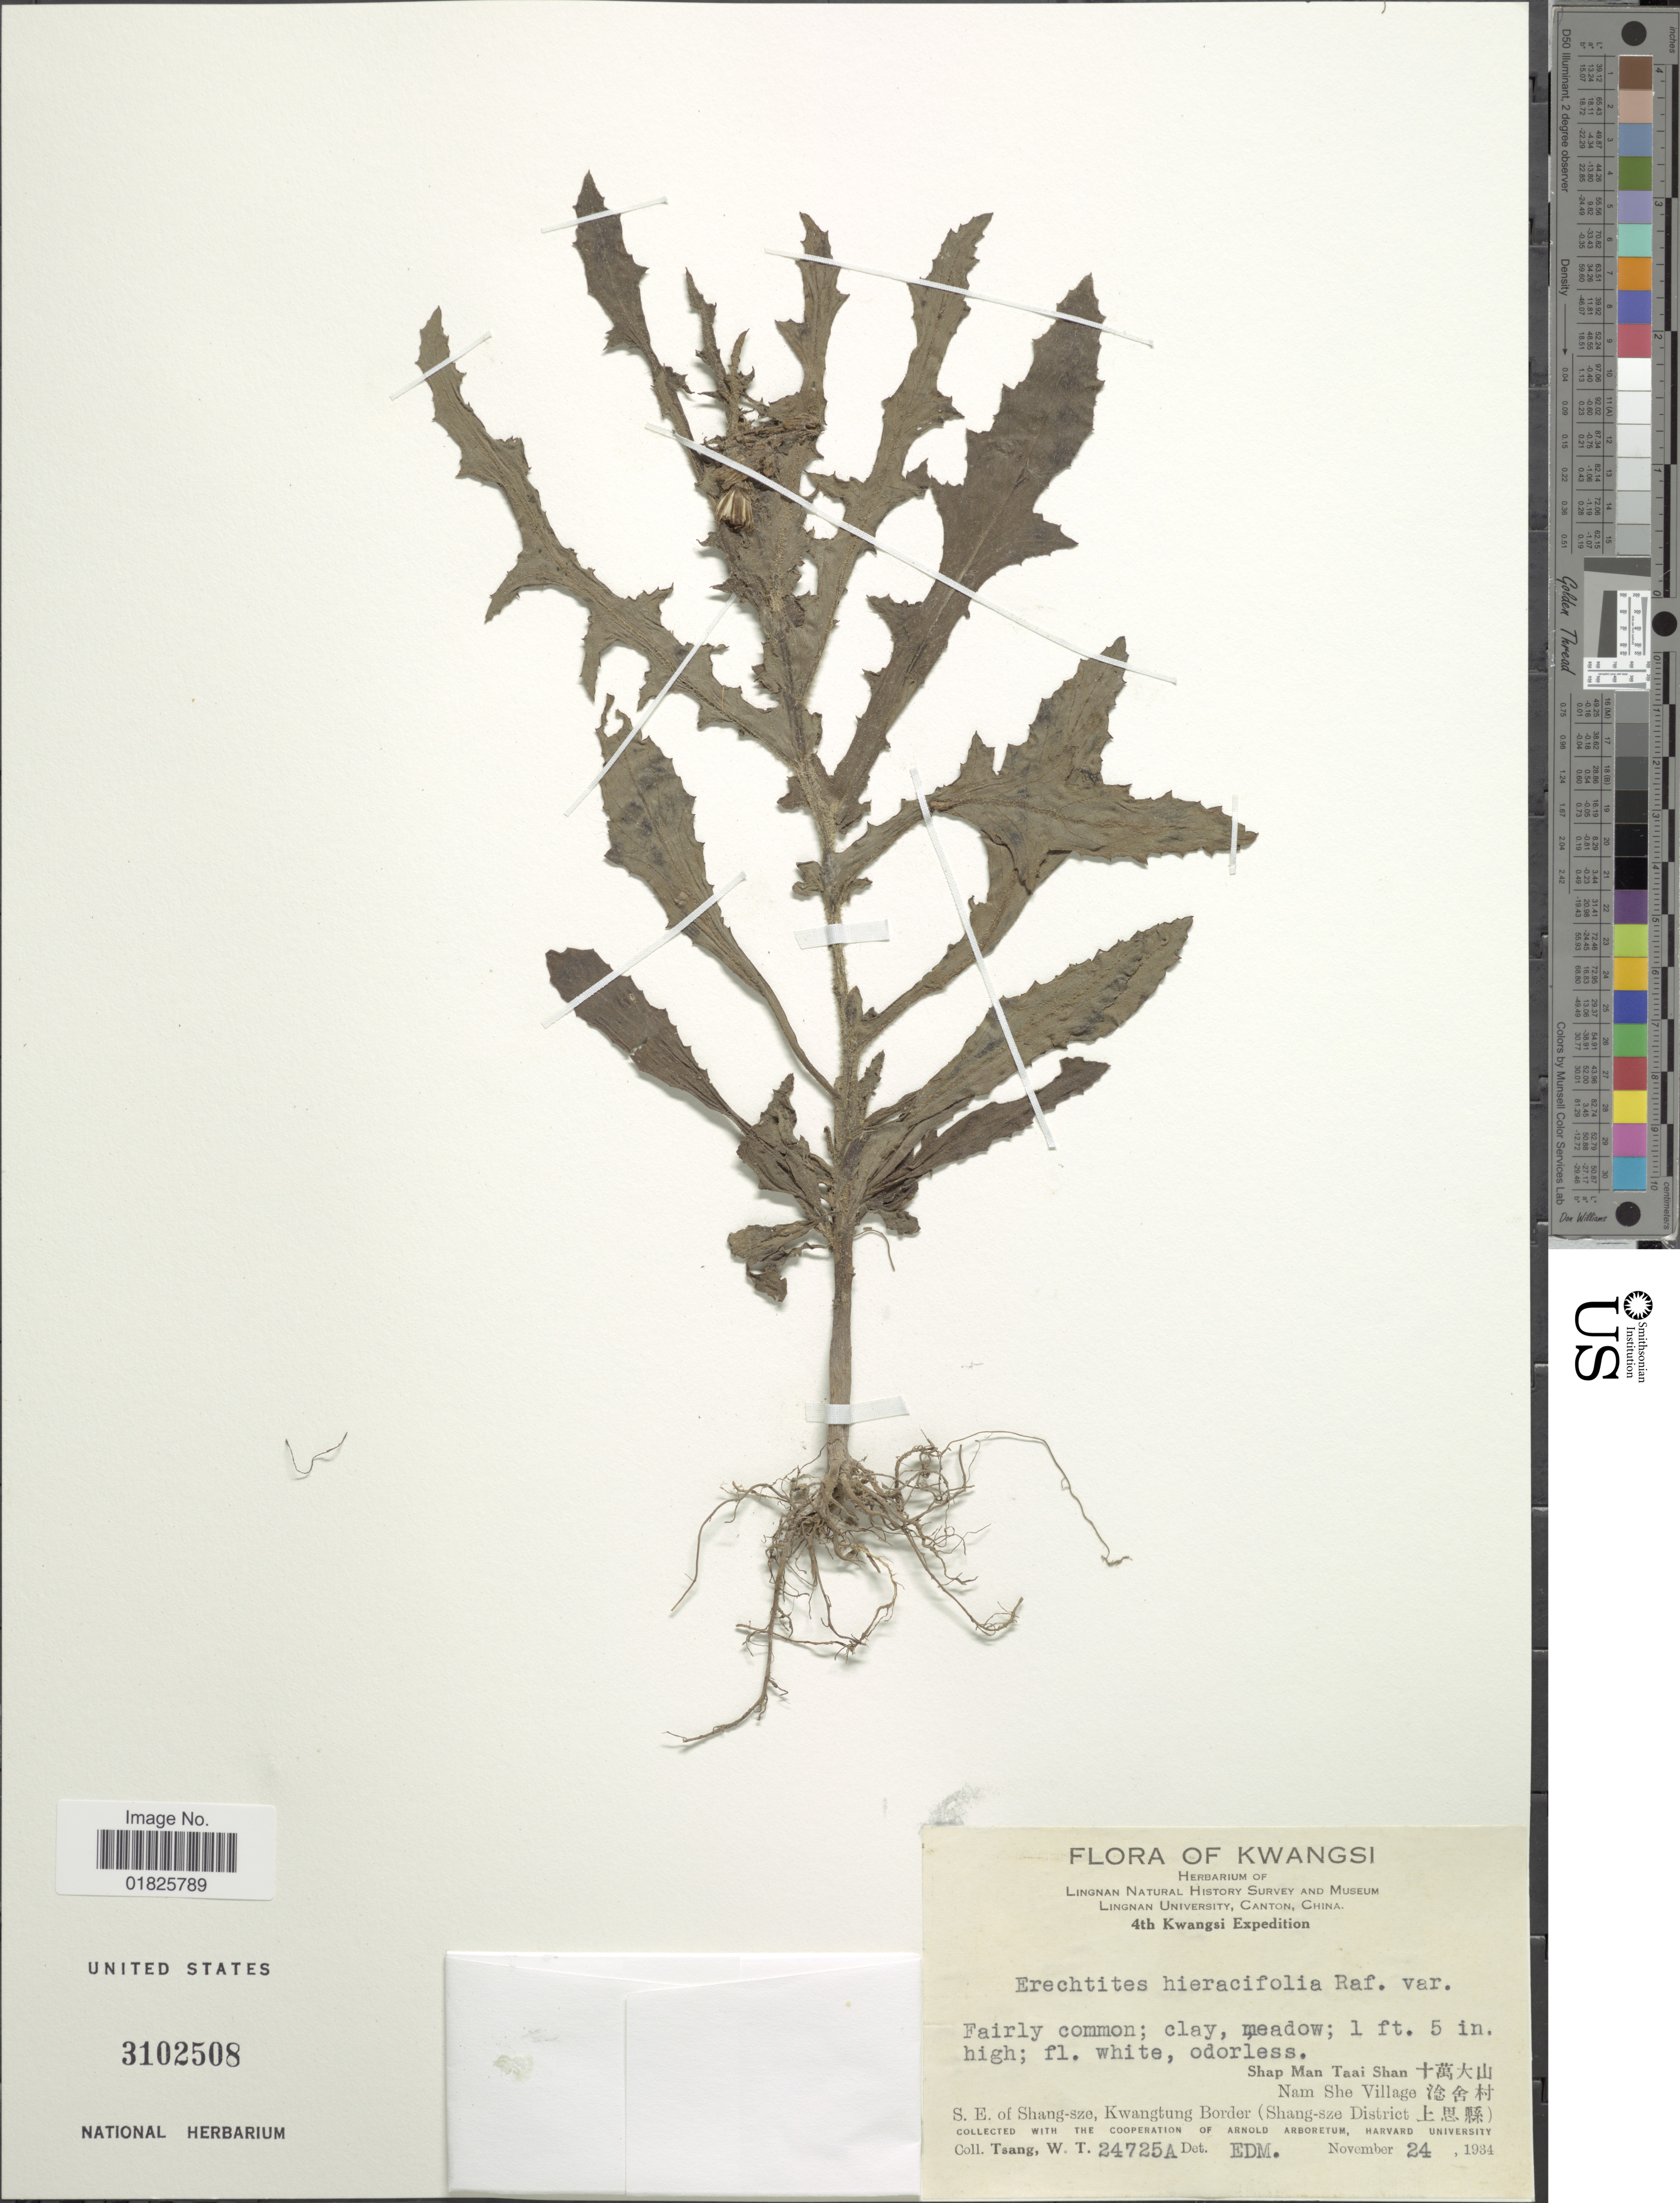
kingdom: Plantae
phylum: Tracheophyta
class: Magnoliopsida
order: Asterales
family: Asteraceae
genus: Erechtites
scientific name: Erechtites hieraciifolius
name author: (L.) Raf. ex DC.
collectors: W. T. Tsang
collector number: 24725A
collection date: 1934-11-24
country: China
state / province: Guangxi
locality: Kwangsi, Shap Man Taai Shan, Nam She Village, S. E. of Shang-sze, Kwangtung Border (Shang-sze District)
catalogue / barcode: US 3102508